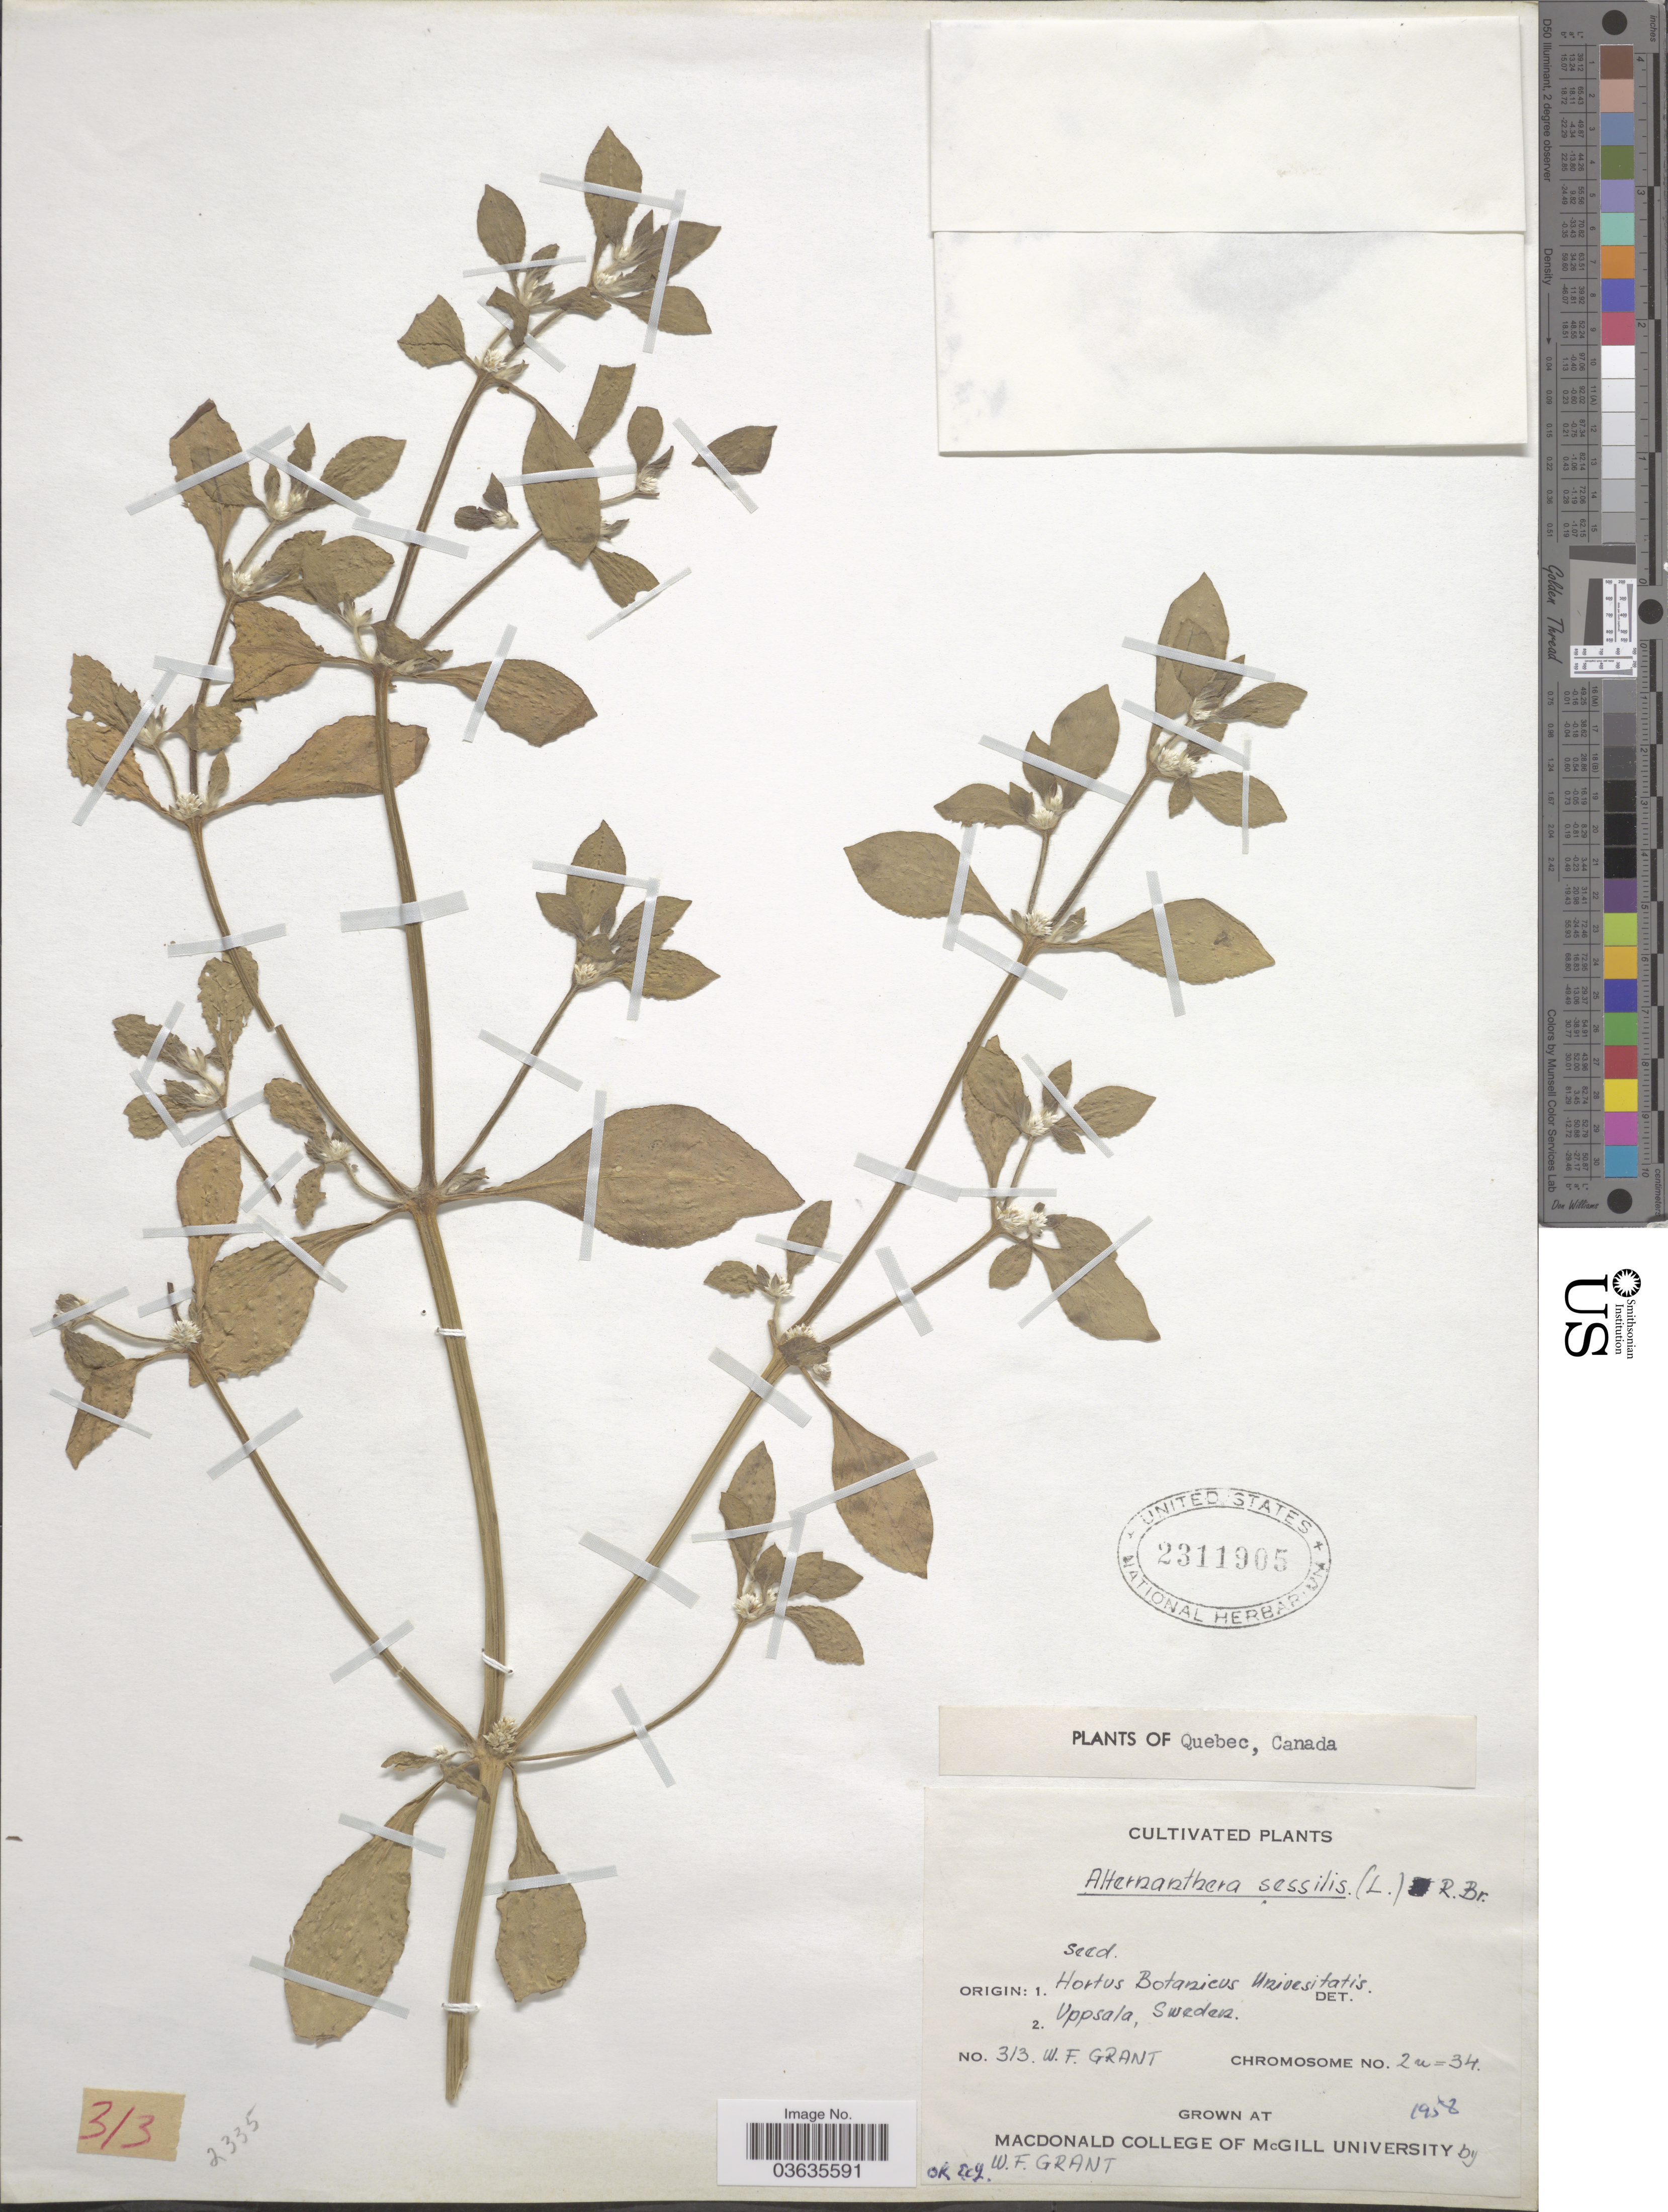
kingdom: Plantae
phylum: Tracheophyta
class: Magnoliopsida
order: Caryophyllales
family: Amaranthaceae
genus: Alternanthera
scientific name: Alternanthera sp.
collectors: W. Grant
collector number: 313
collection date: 1952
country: Canada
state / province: Quebec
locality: MacDonald College of McGill University.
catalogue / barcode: US 2311905